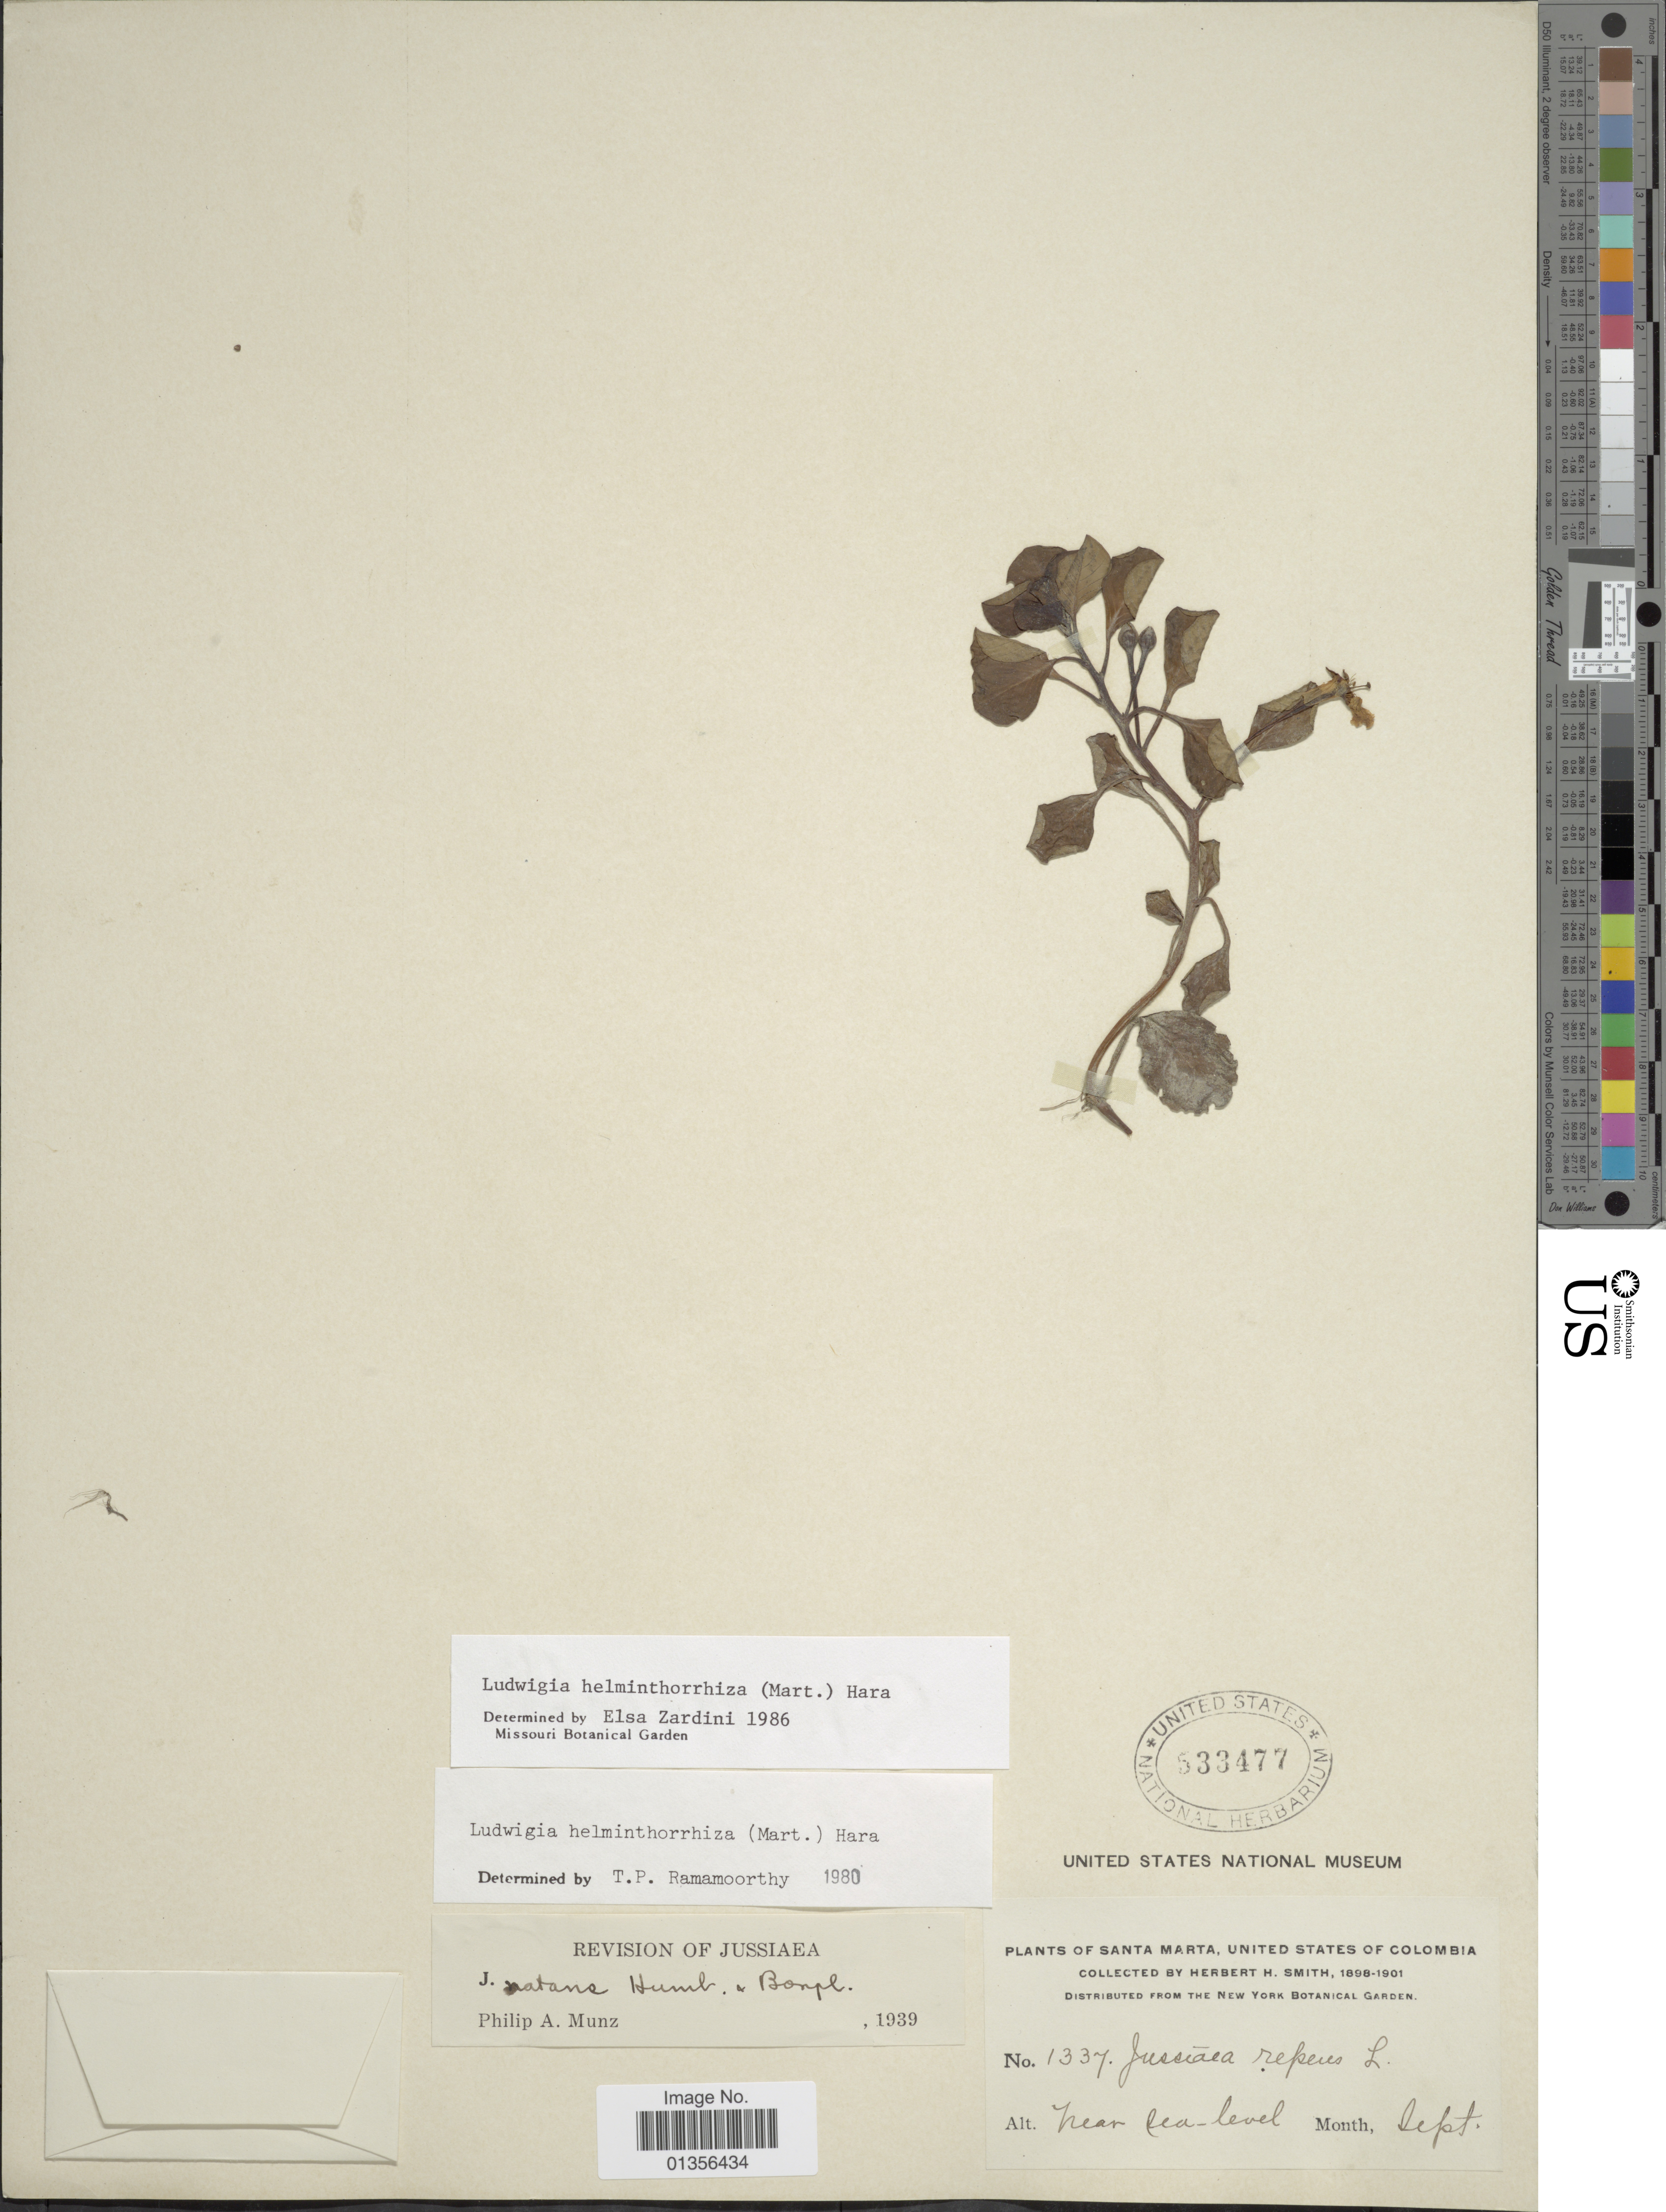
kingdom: Plantae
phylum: Tracheophyta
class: Magnoliopsida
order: Myrtales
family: Onagraceae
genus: Ludwigia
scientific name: Ludwigia helminthorrhiza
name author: (Mart.) H. Hara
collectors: Herbert H. Smith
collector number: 1337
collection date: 1898-09/1901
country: Colombia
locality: Santa Maria, United States of Colombia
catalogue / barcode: US 533477